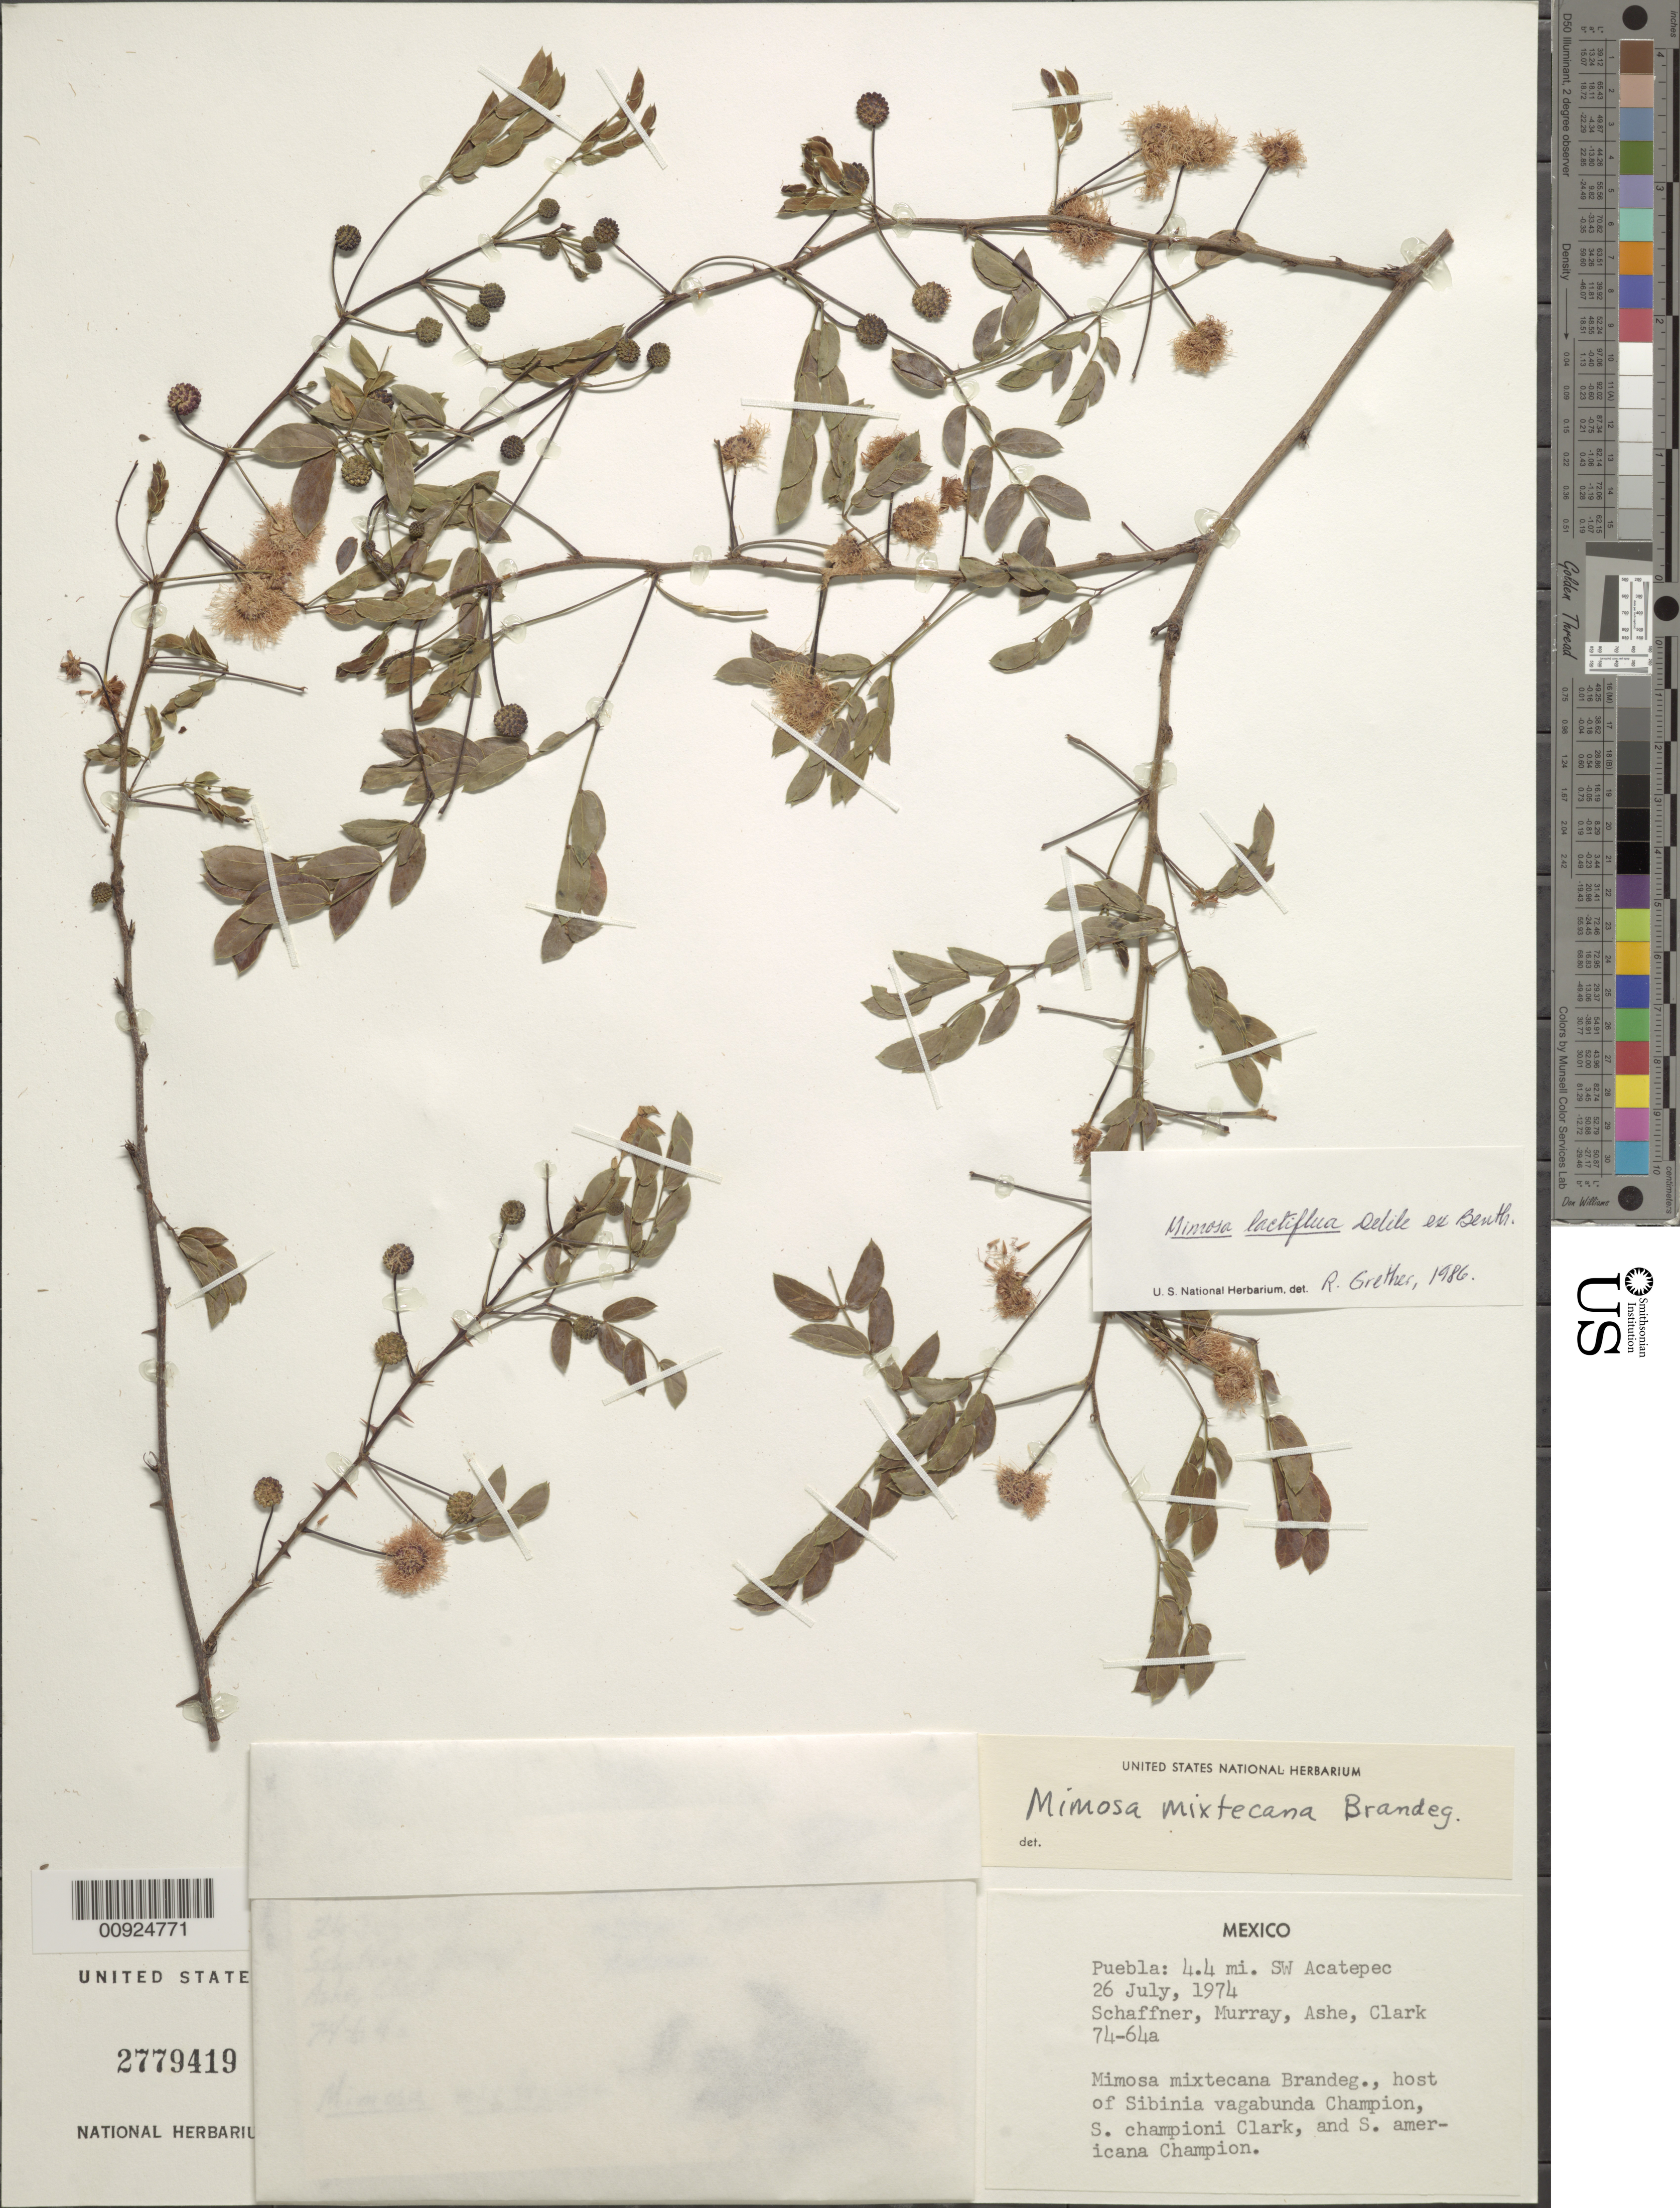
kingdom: Plantae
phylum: Tracheophyta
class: Magnoliopsida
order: Fabales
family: Fabaceae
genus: Mimosa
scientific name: Mimosa lactiflua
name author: Delile ex Benth.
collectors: -. Schaffner, Murray, --, -- Ashe & -- Clark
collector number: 74-64 a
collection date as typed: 26 Jul 1974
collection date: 1974-07-26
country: Mexico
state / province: Puebla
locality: Puebla: 4.4 mi. SW Acatepec.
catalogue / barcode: US 2779419